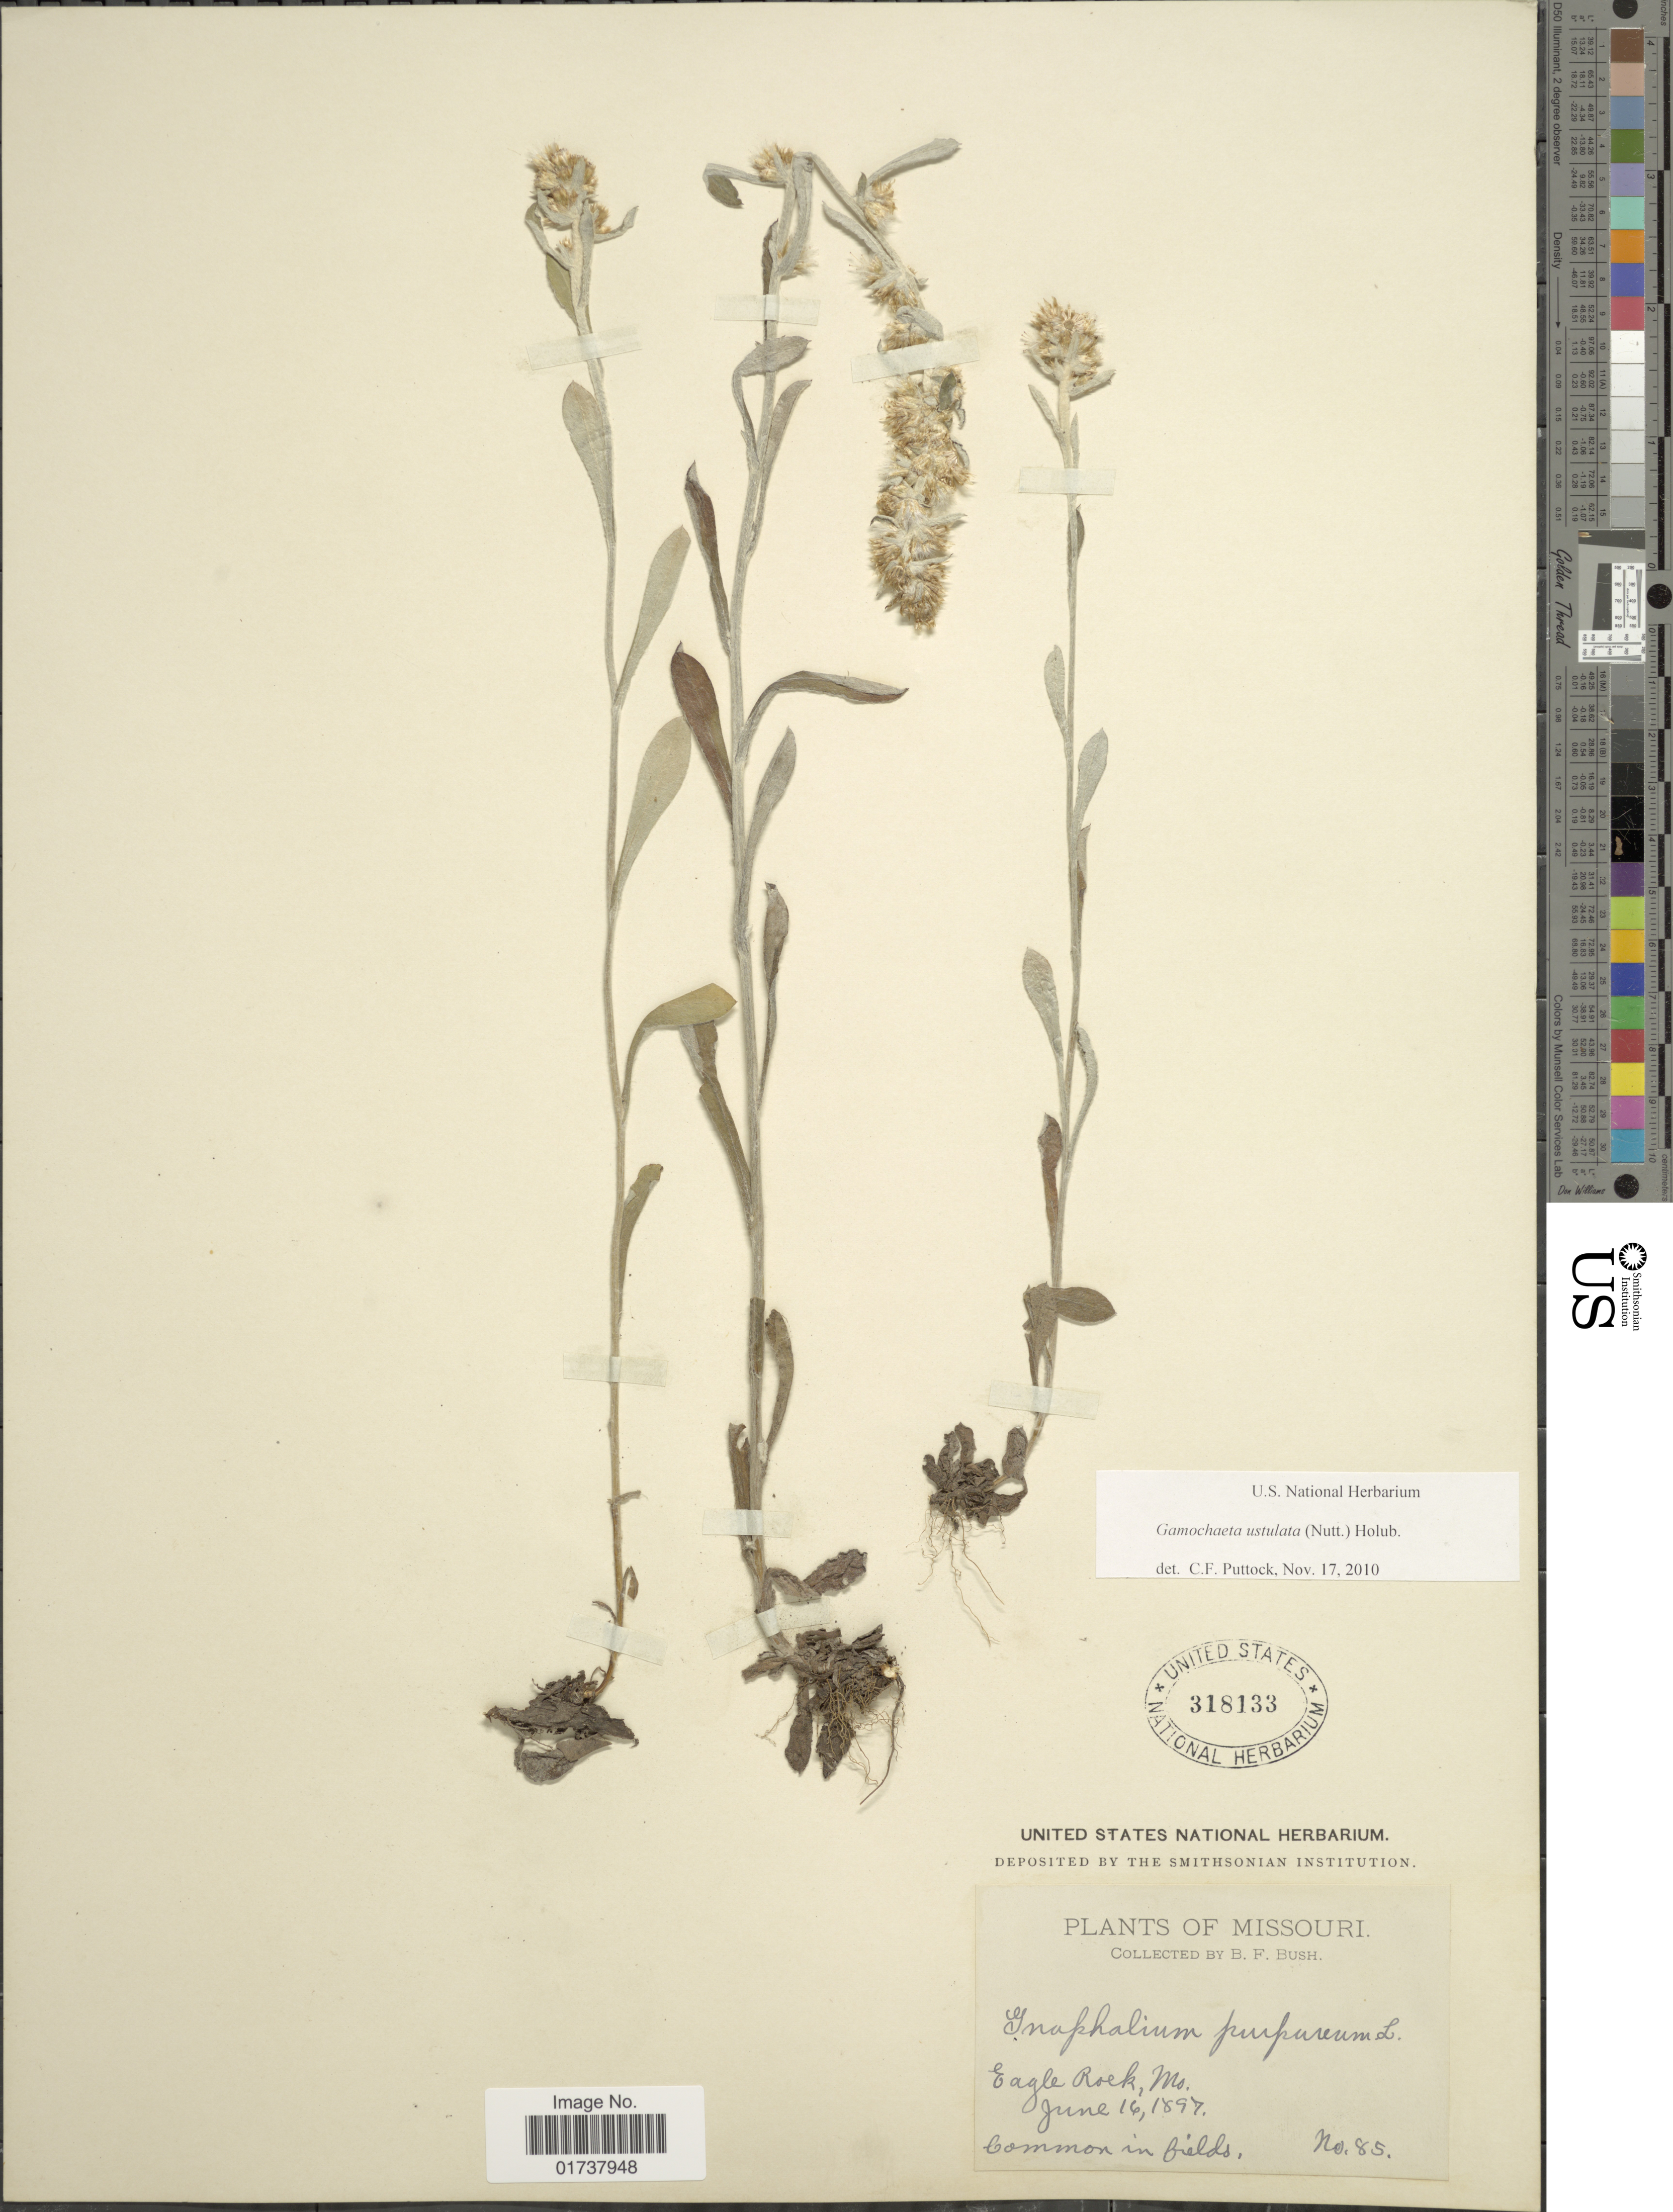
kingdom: Plantae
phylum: Tracheophyta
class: Magnoliopsida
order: Asterales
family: Asteraceae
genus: Gamochaeta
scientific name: Gamochaeta purpurea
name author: (L.) Cabrera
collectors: B. F. Bush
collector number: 85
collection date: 1897-06-16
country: United States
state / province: Missouri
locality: Eagle Rock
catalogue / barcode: US 318133